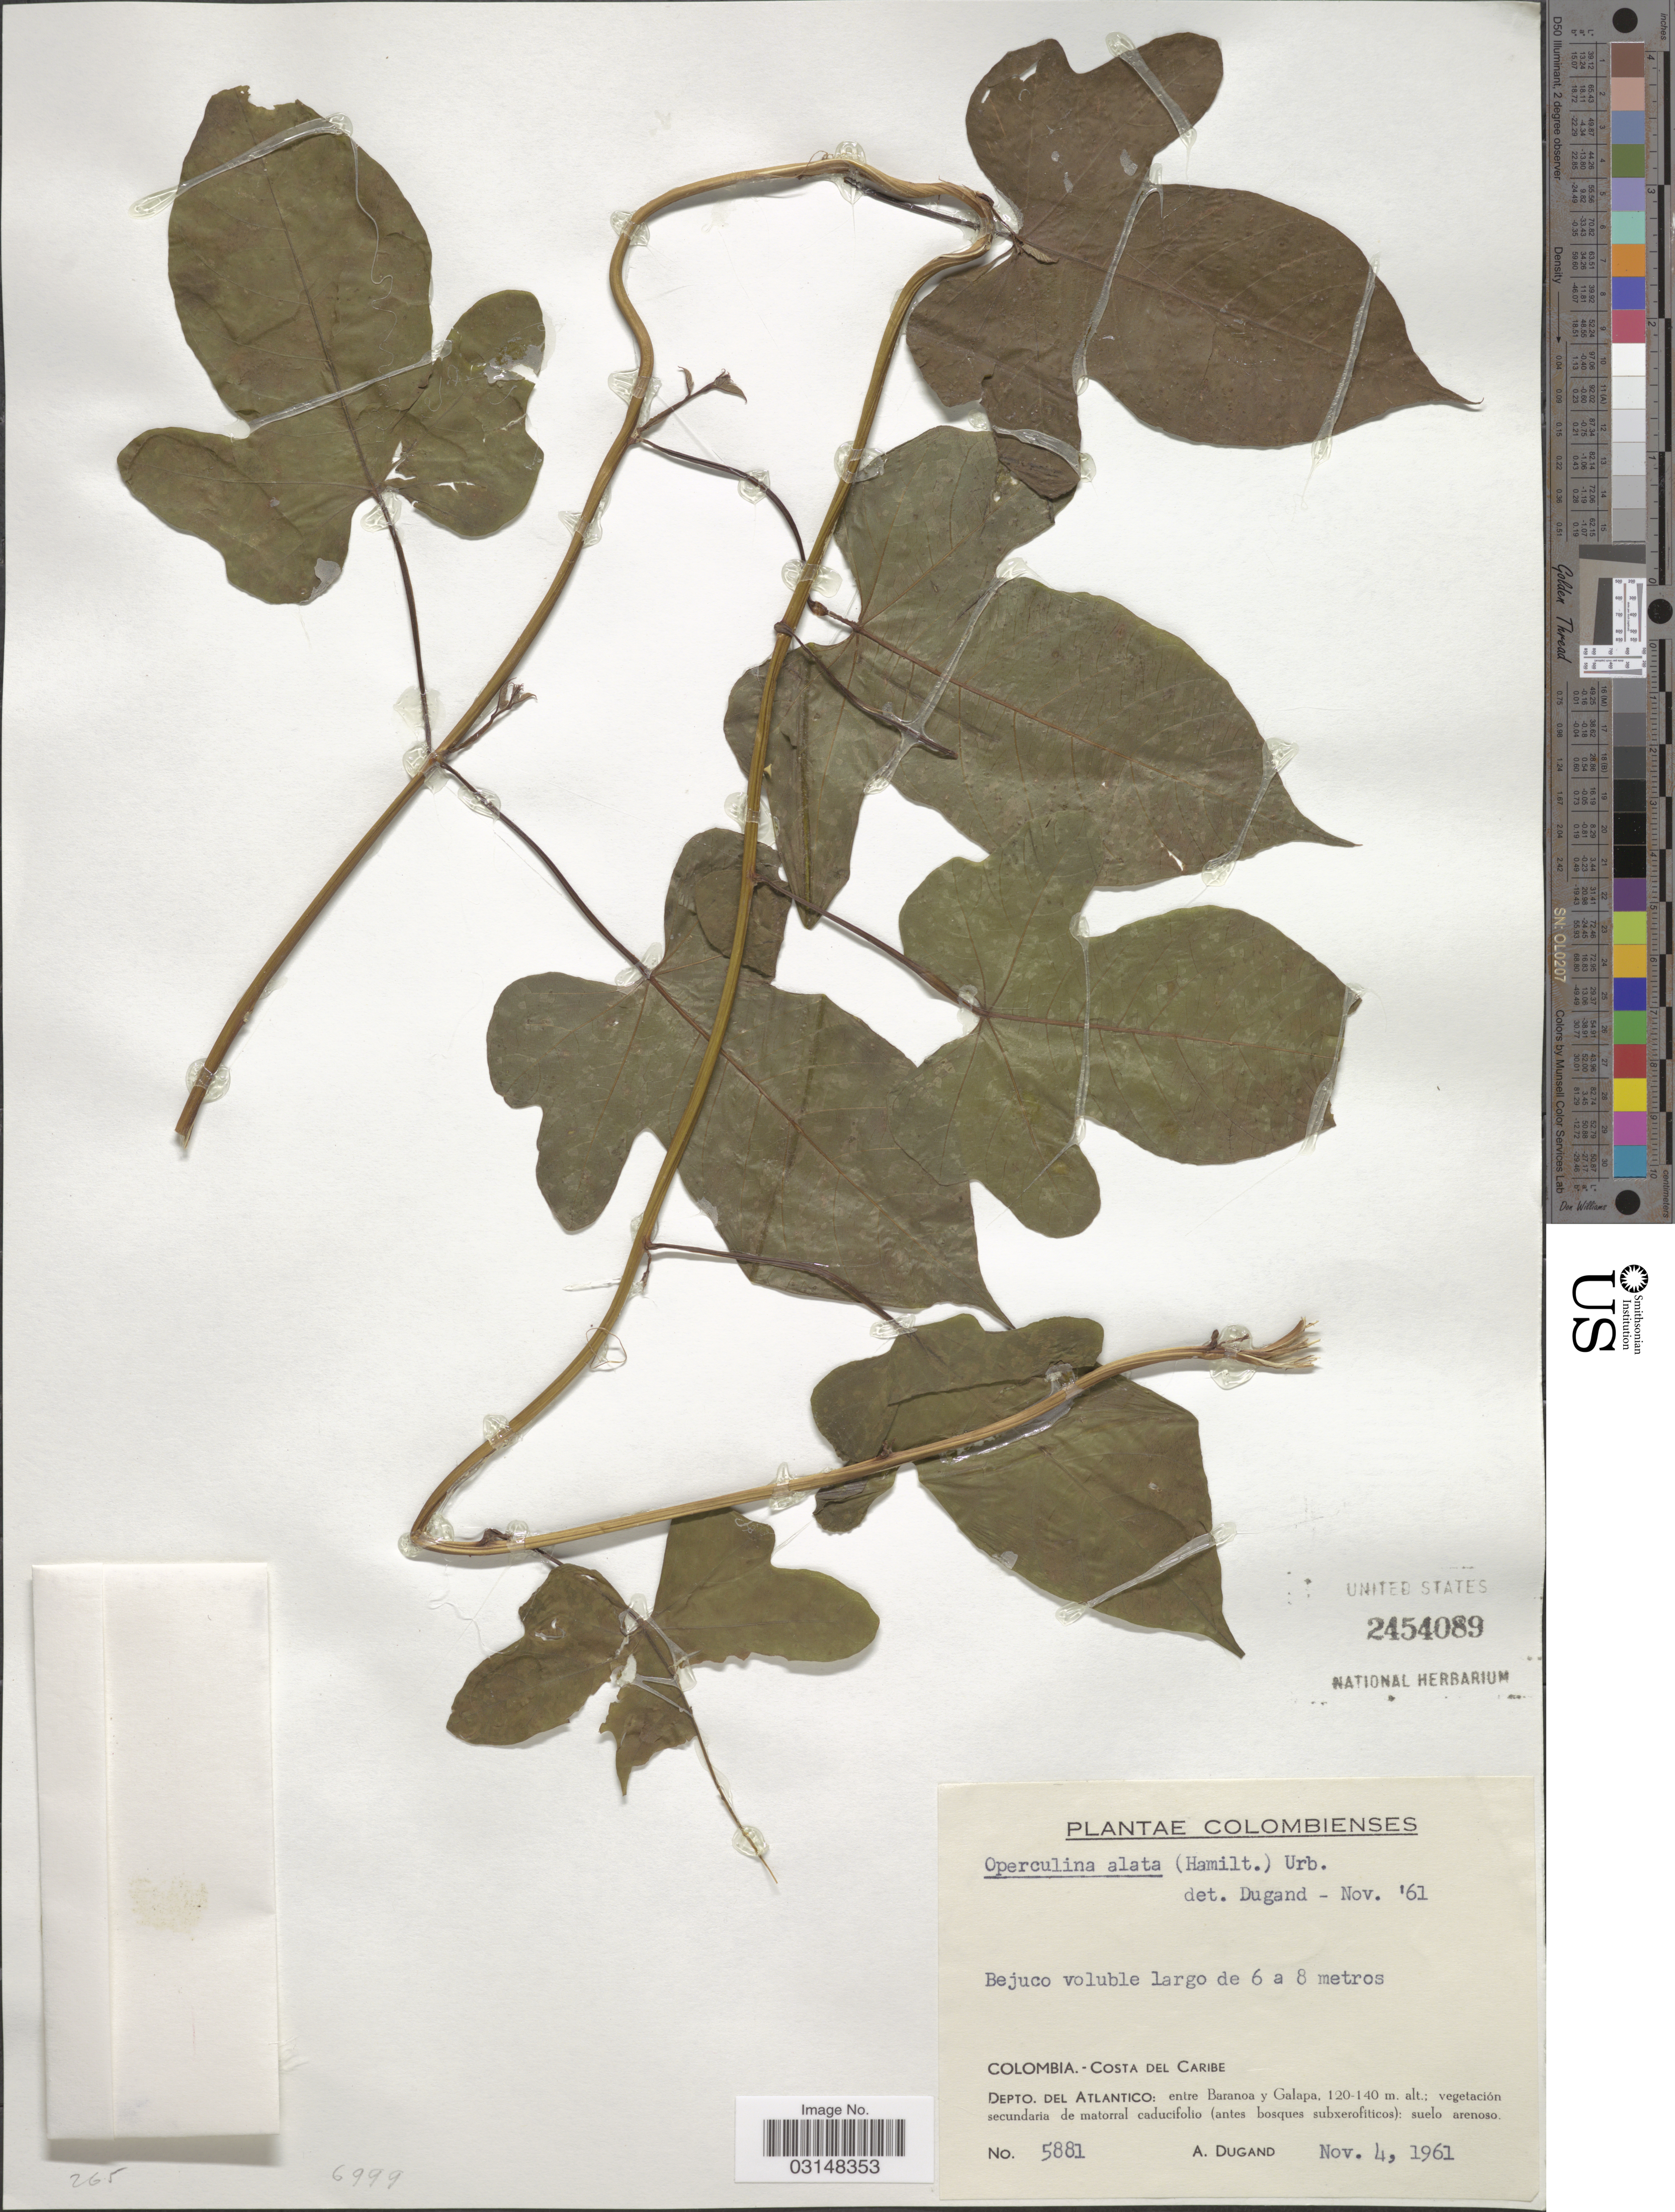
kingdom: Plantae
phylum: Tracheophyta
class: Magnoliopsida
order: Solanales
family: Convolvulaceae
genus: Operculina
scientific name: Operculina alata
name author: (Ham.) Urb.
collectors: A. Dugand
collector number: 5881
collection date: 1961-11-04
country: Colombia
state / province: Atlántico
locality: Costa del Caribe, Depto. del Atlantico: entre Baranoa y Galapa.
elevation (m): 120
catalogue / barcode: US 2454089